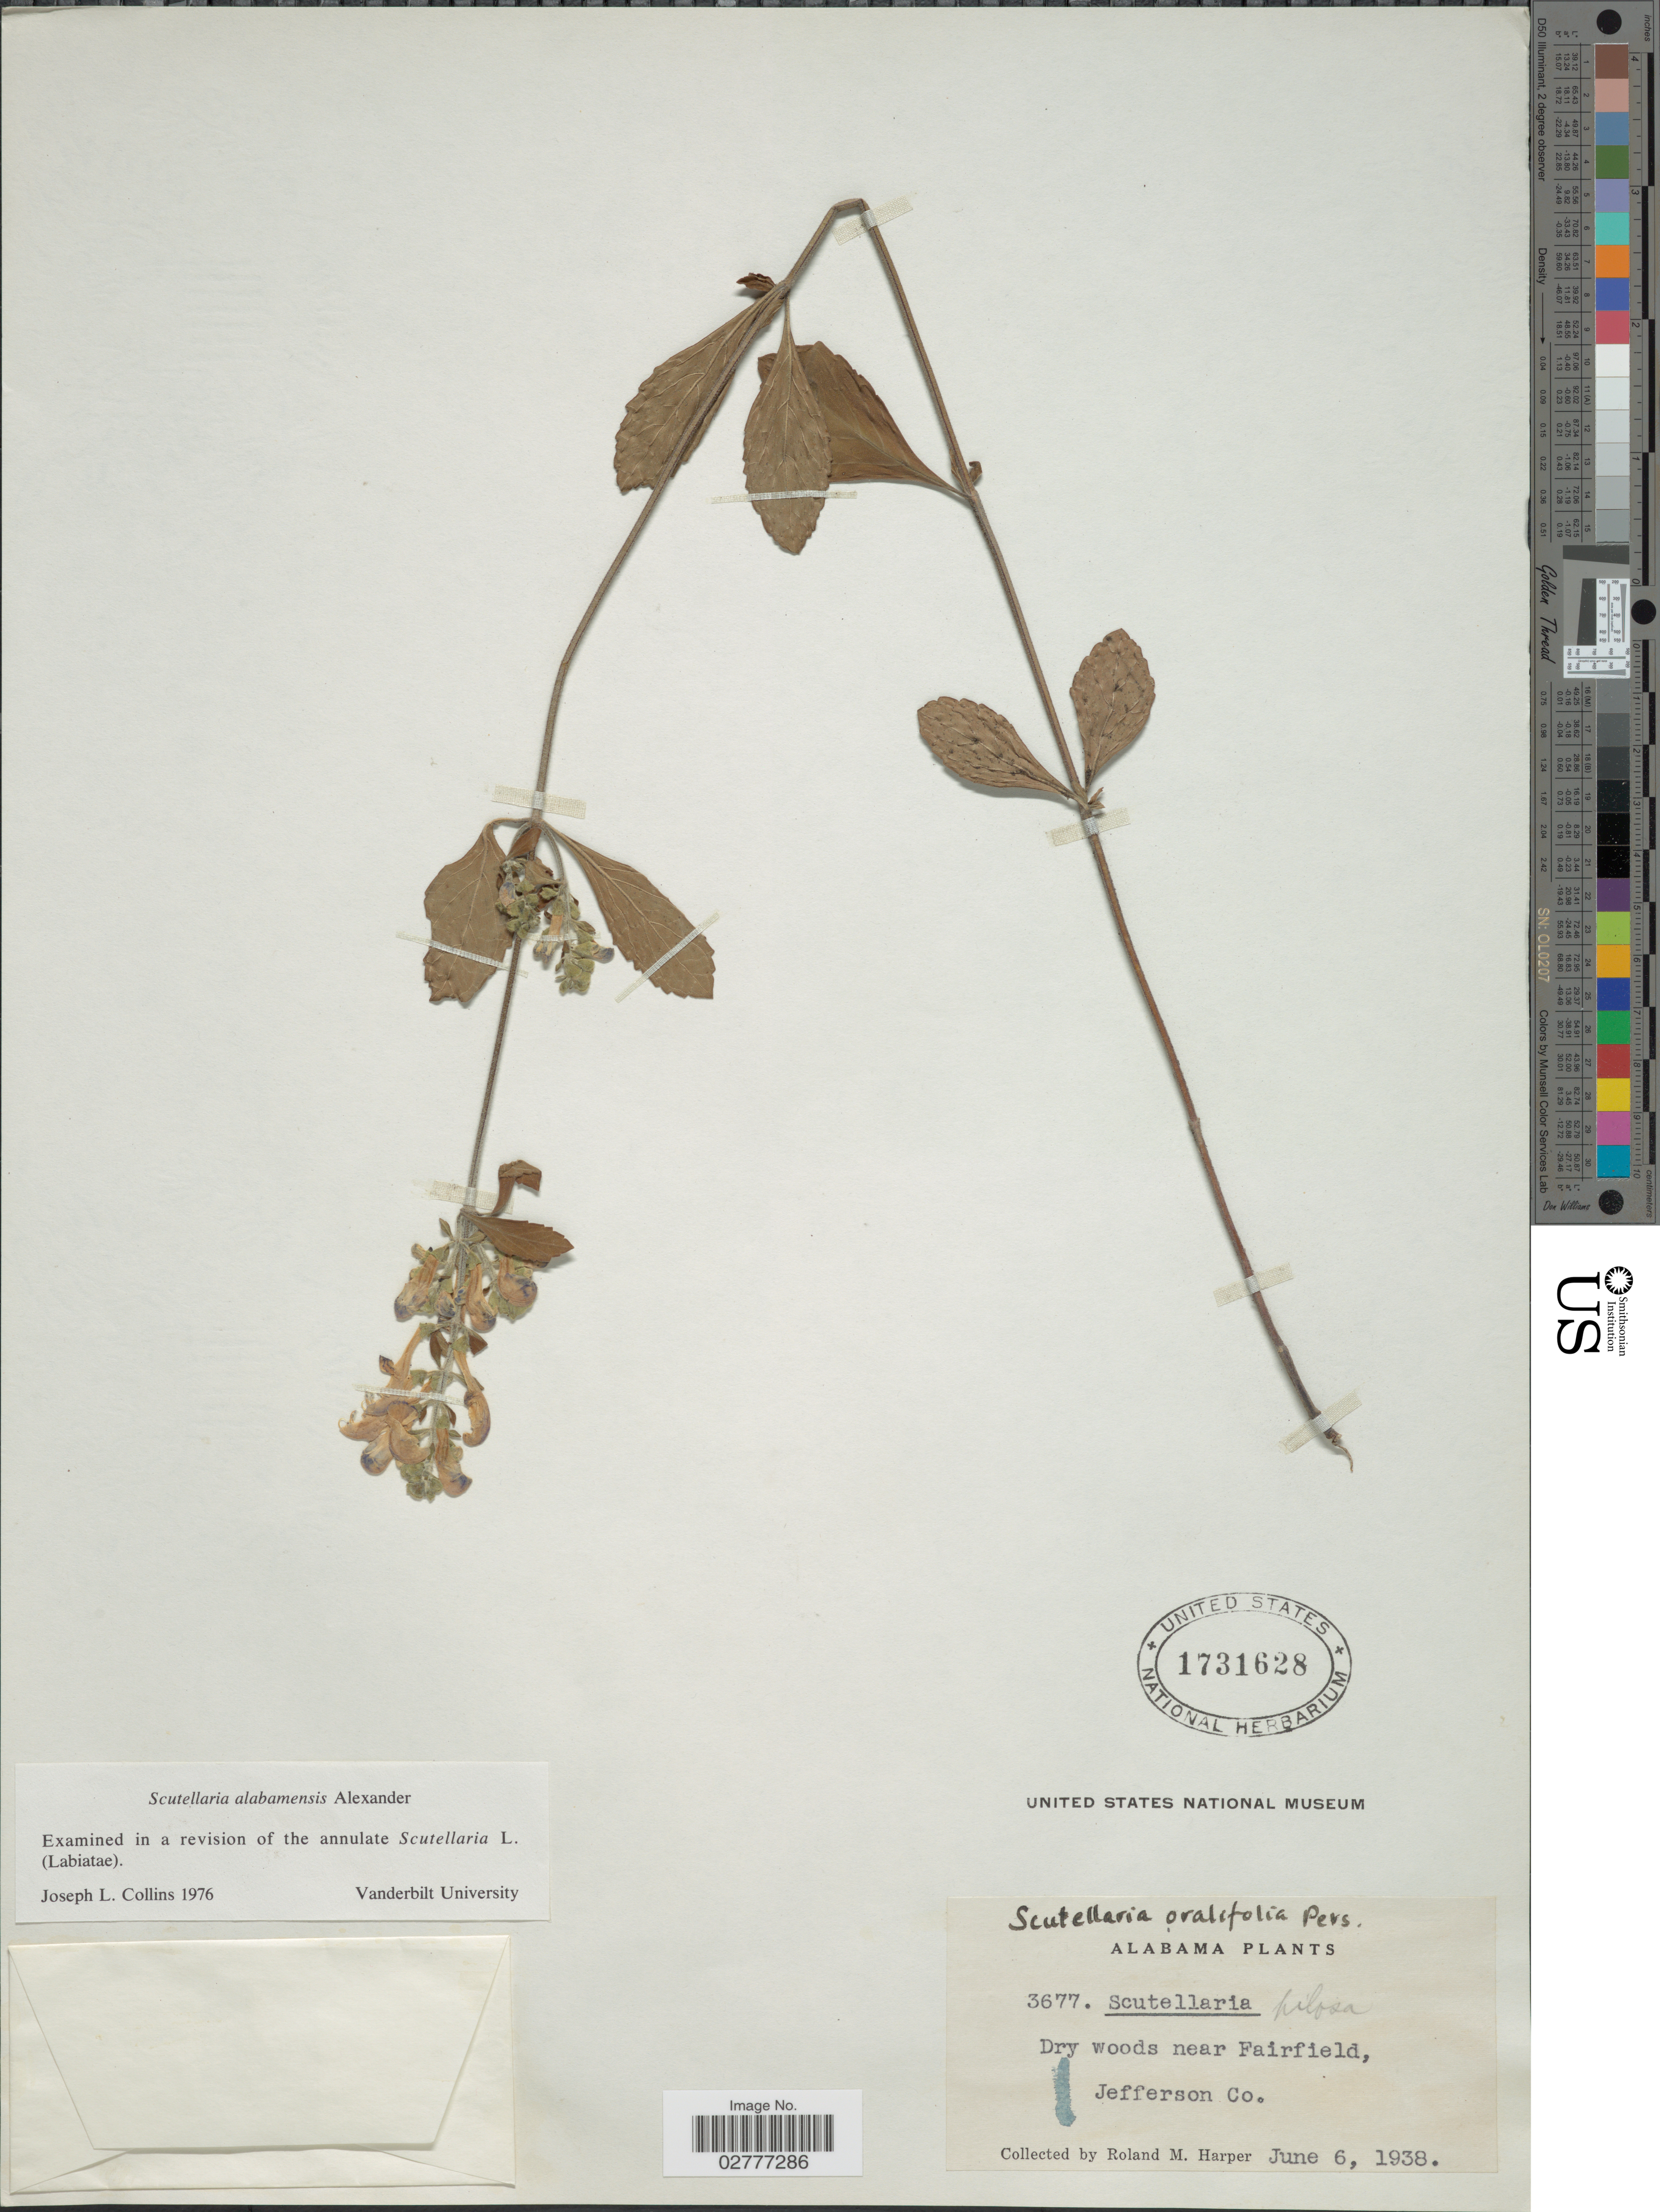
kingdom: Plantae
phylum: Tracheophyta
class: Magnoliopsida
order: Lamiales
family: Lamiaceae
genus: Scutellaria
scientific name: Scutellaria alabamensis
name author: Alexander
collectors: R. M. Harper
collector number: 3677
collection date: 1938-06-06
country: United States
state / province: Alabama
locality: Dry woods near Fairfield, Jefferson Co.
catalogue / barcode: US 1731628